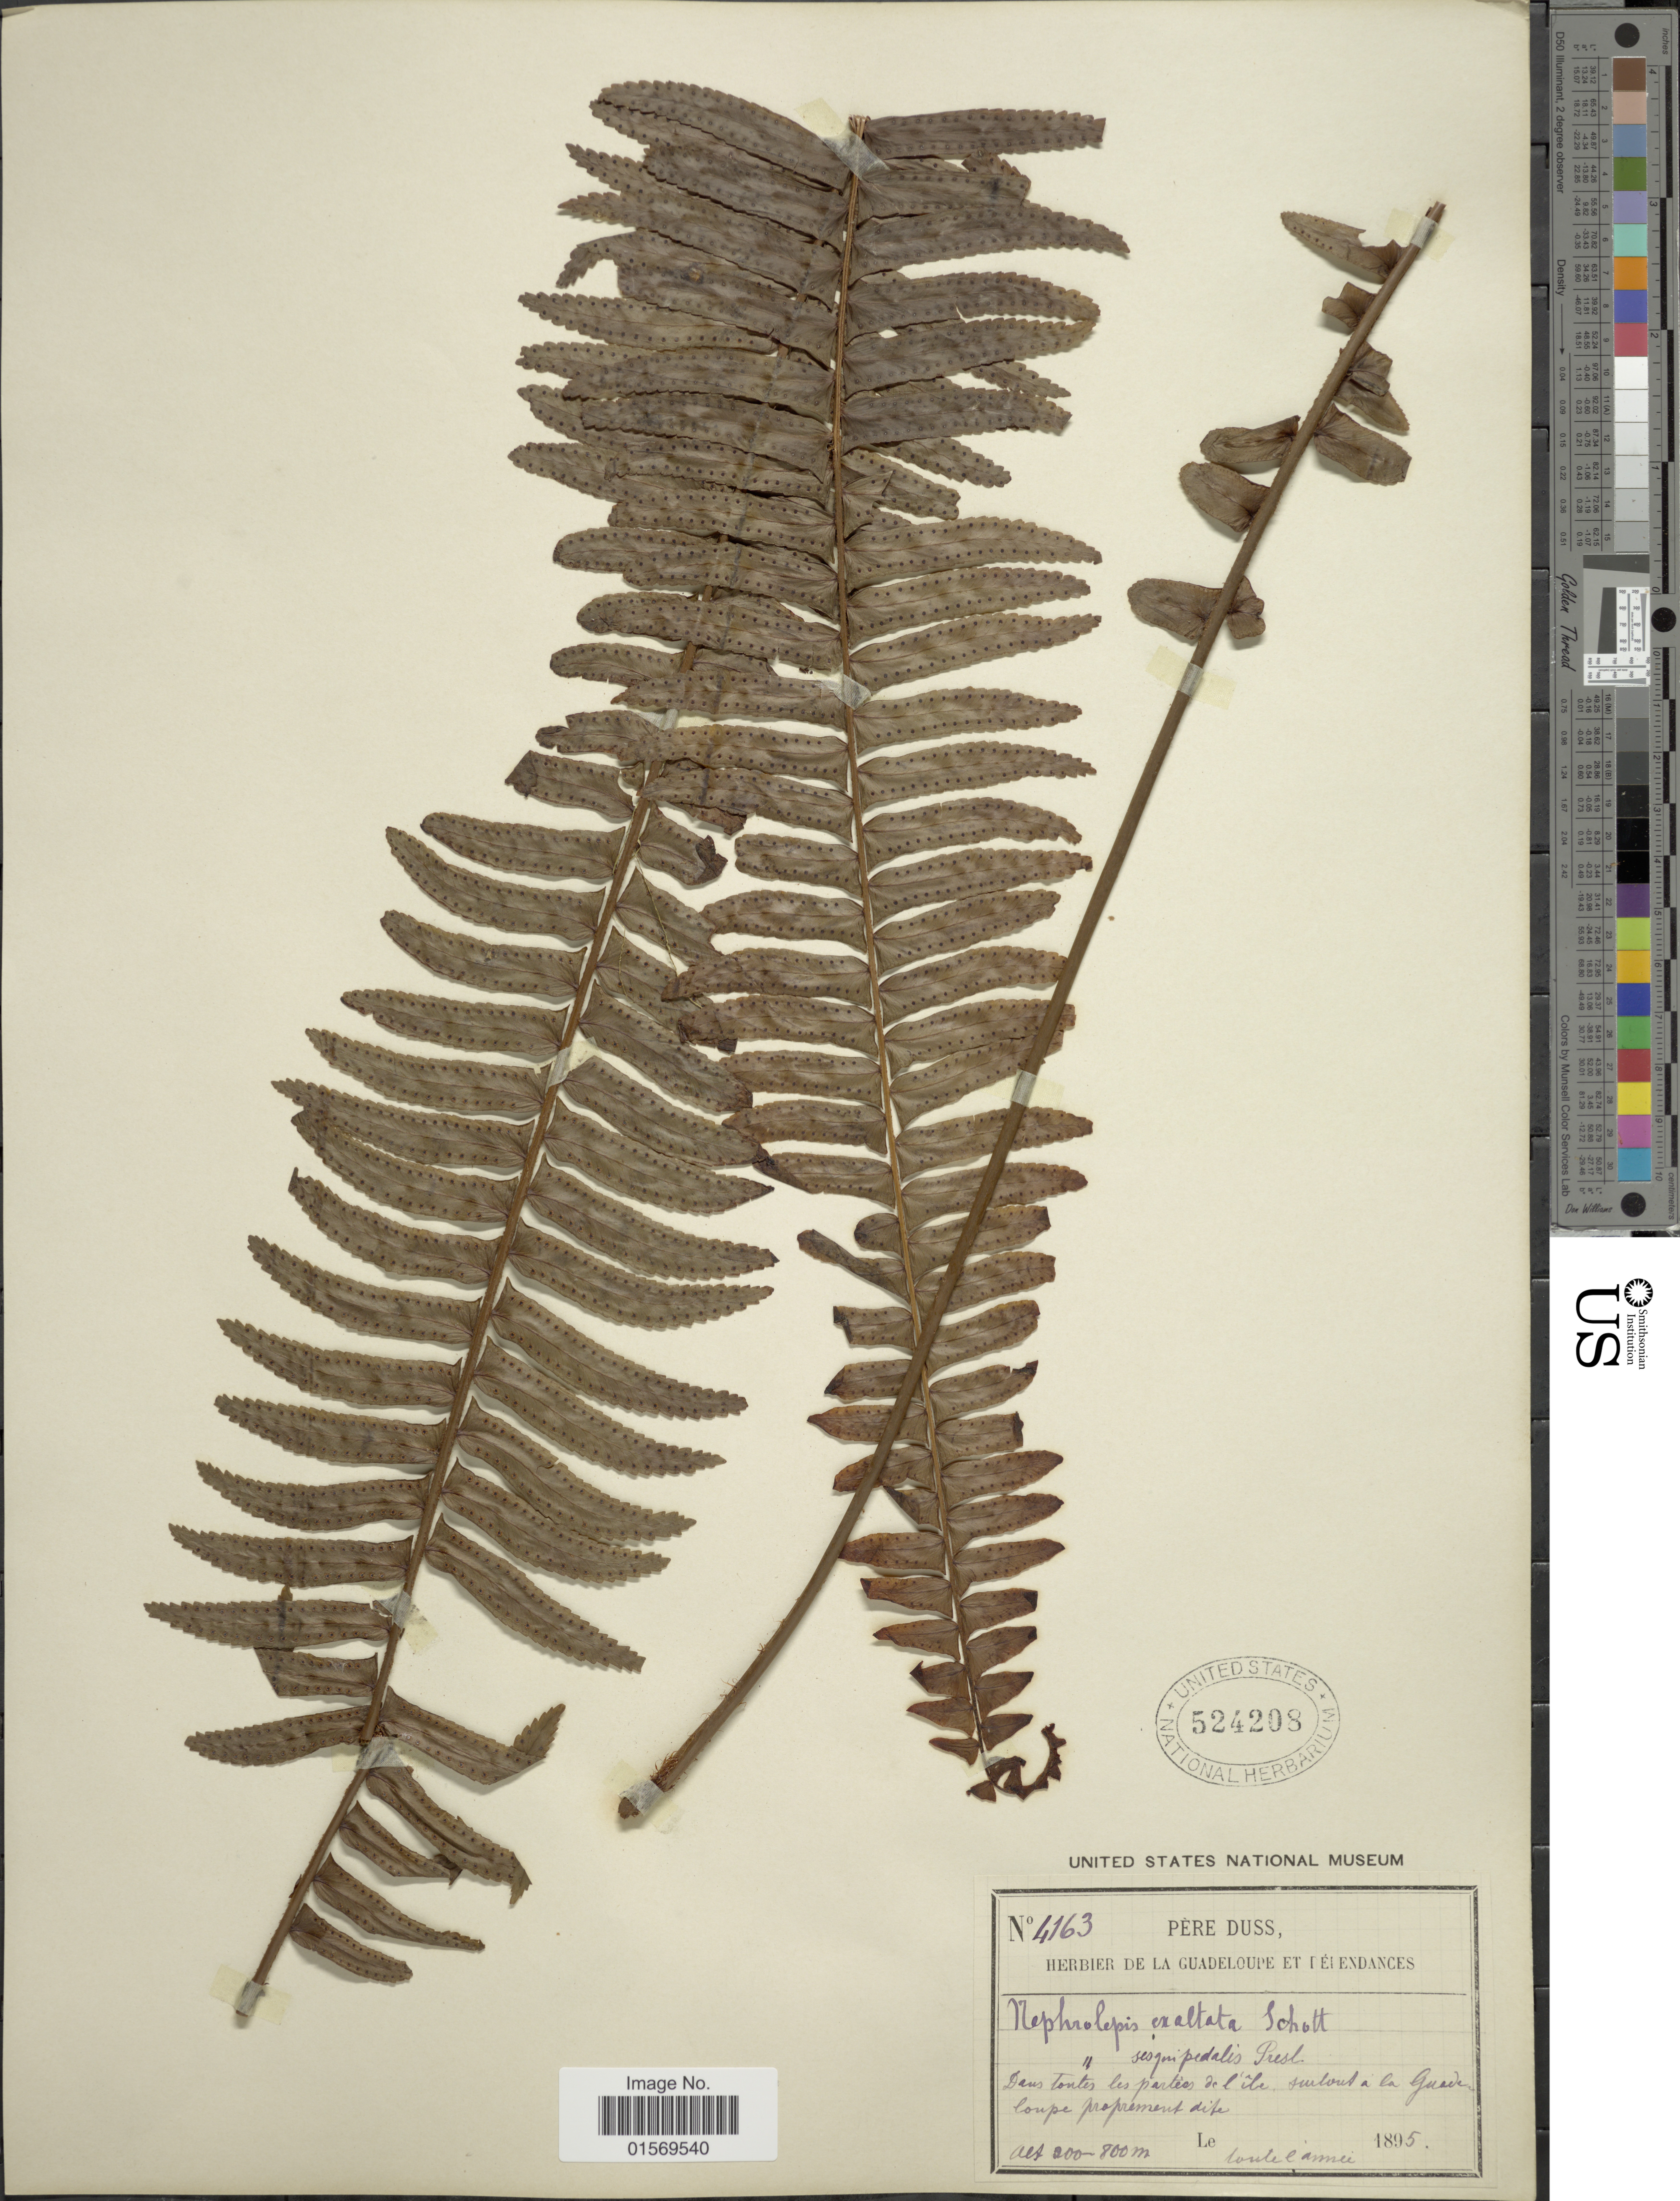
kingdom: Plantae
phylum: Tracheophyta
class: Polypodiopsida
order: Polypodiales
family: Nephrolepidaceae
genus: Nephrolepis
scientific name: Nephrolepis rivularis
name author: (Vahl) Mett. ex Krug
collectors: Père Duss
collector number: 4163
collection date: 1895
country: Guadeloupe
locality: Dans toutes les parties de l'île surtout a la Guadeloupe proprement dite.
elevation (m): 200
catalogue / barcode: US 524208